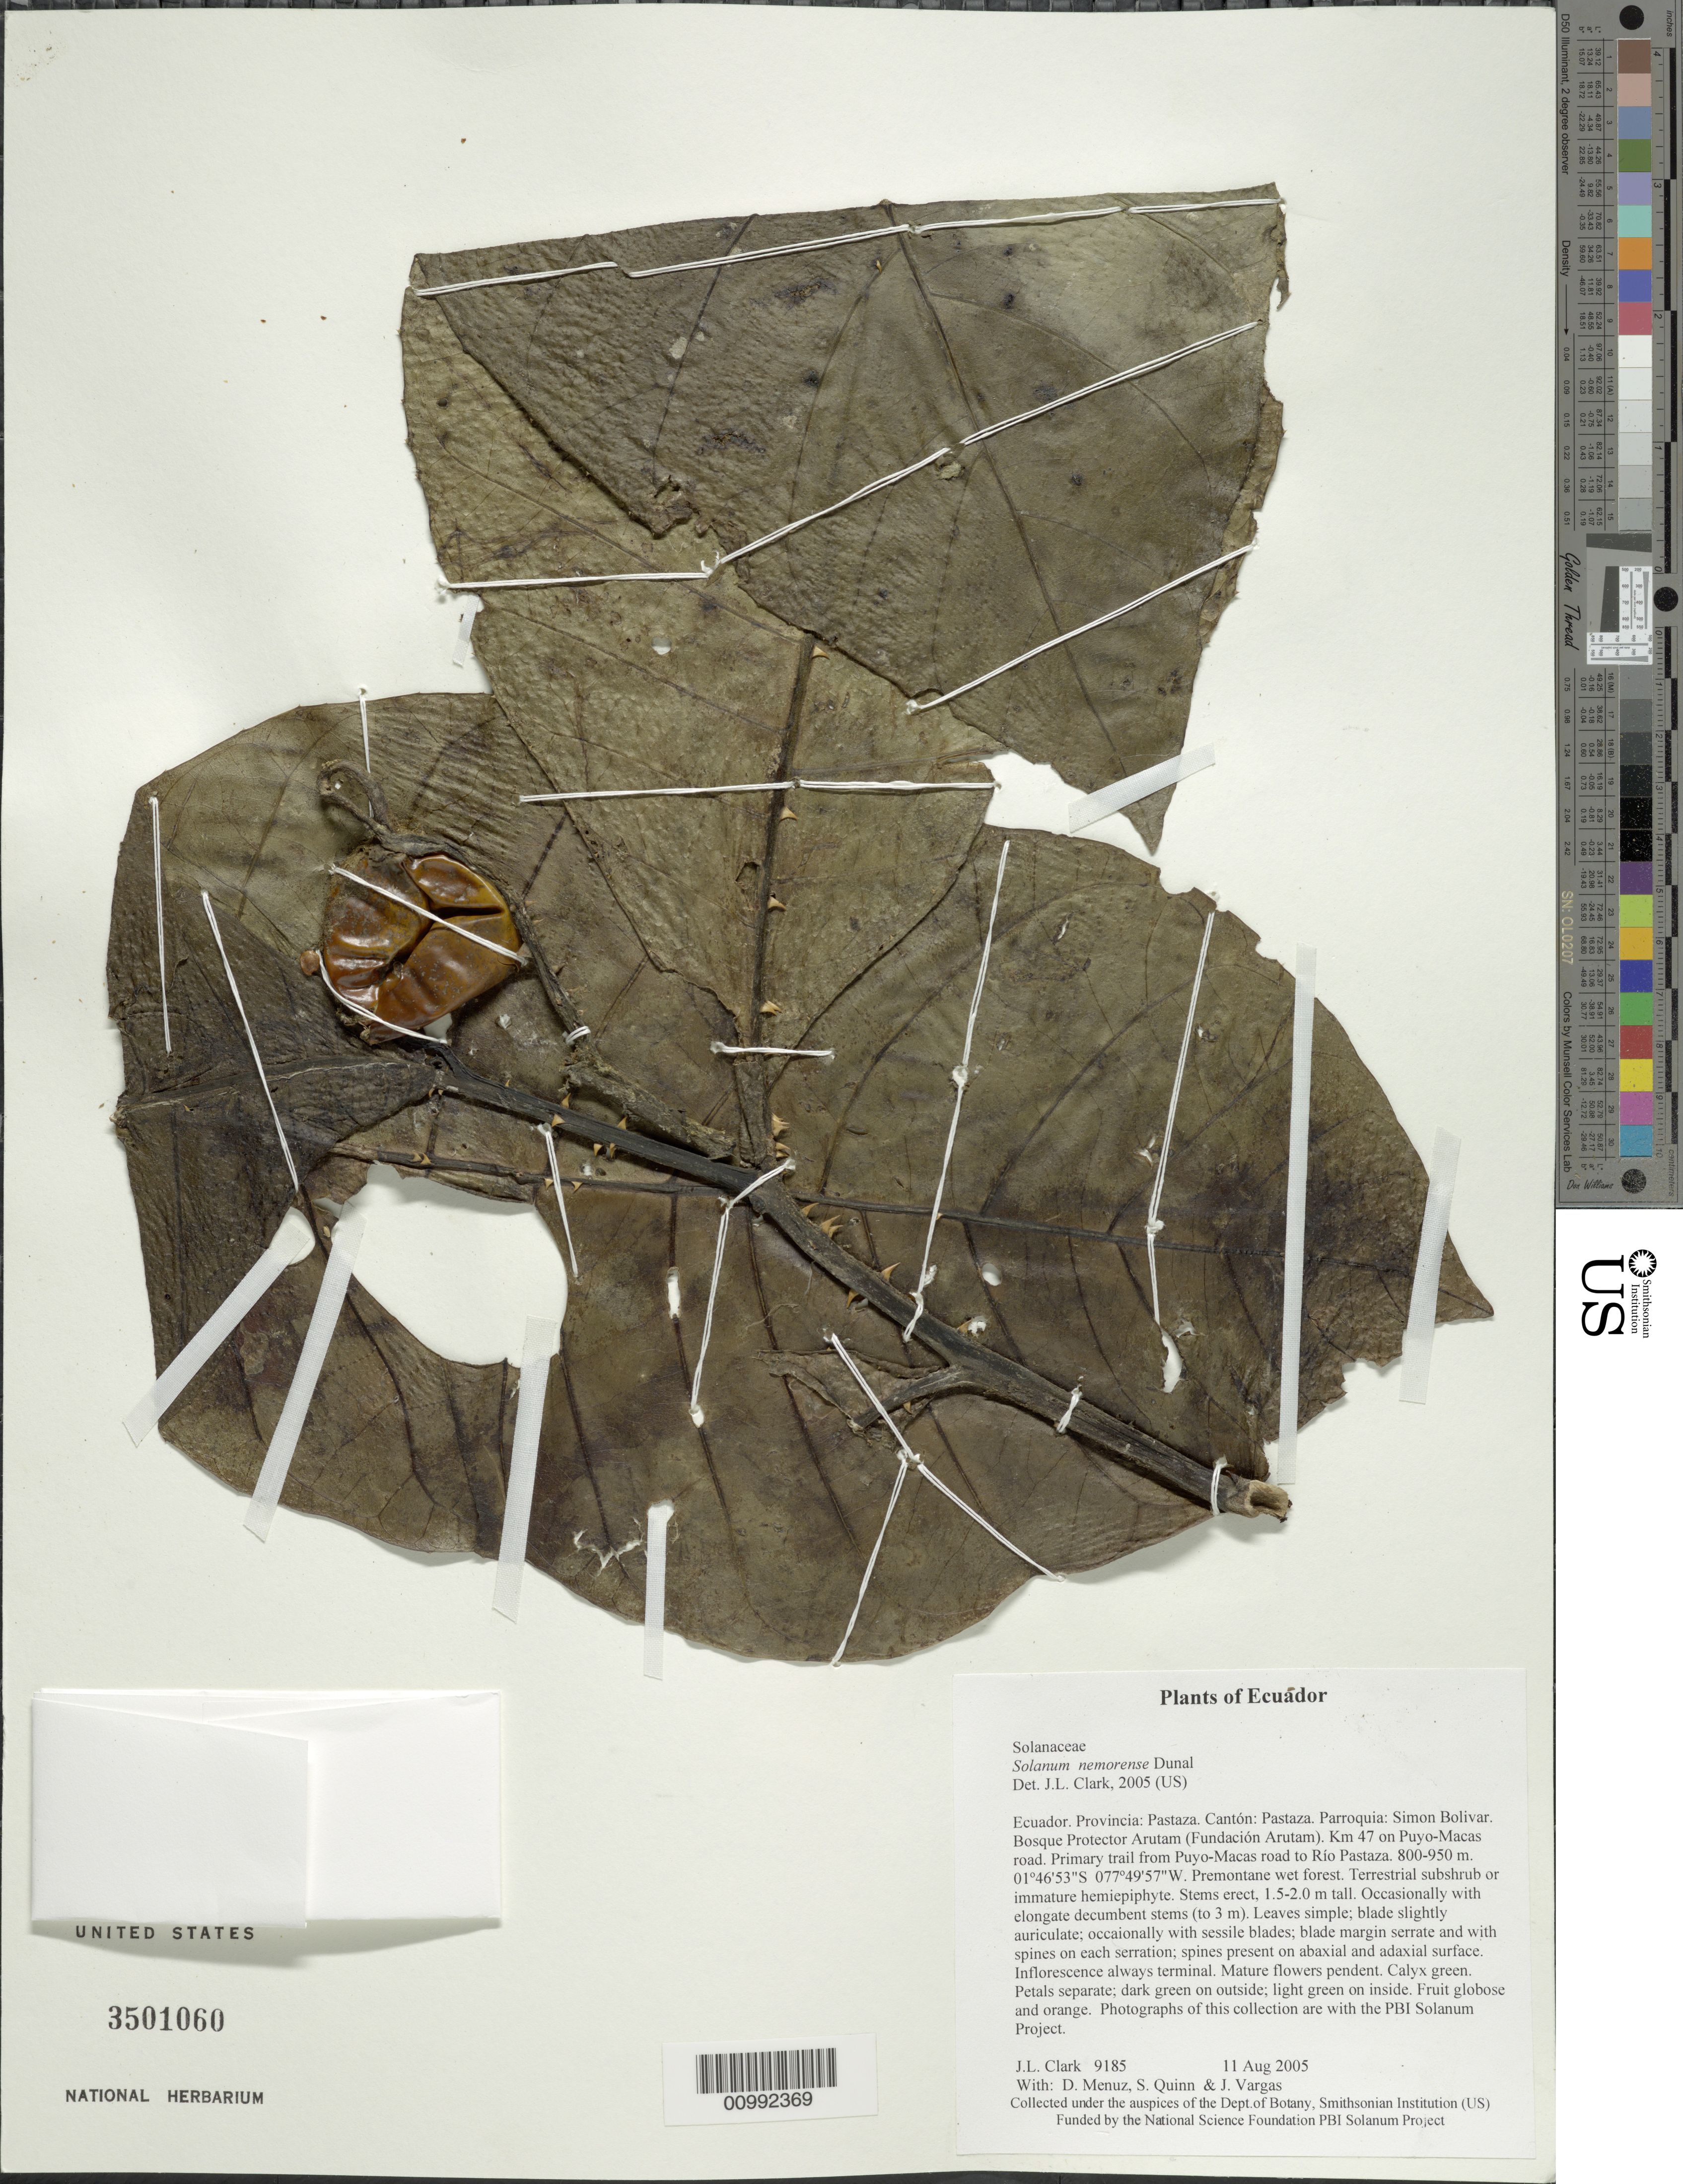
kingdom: Plantae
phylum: Tracheophyta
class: Magnoliopsida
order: Solanales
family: Solanaceae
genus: Solanum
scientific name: Solanum nemorense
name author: Dunal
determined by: Clark, J. L., (SEL), The Marie Selby Botanical Garden (UNITED STATES)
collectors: J. L. Clark, D. Menuz, S. Quinn & J. Vargas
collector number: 9185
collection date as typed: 11 Aug 2005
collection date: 2005-08-11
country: Ecuador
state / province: Pastaza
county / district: Pastaza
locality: Parroquia: Simon Bolivar. Bosque Protector Arutam (Fundación Arutam). Km 47 on Puyo-Macas road. Primary trail from Puyo-Macas road to Río Pastaza.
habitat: Premontane wet forest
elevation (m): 800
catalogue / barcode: US 3501060